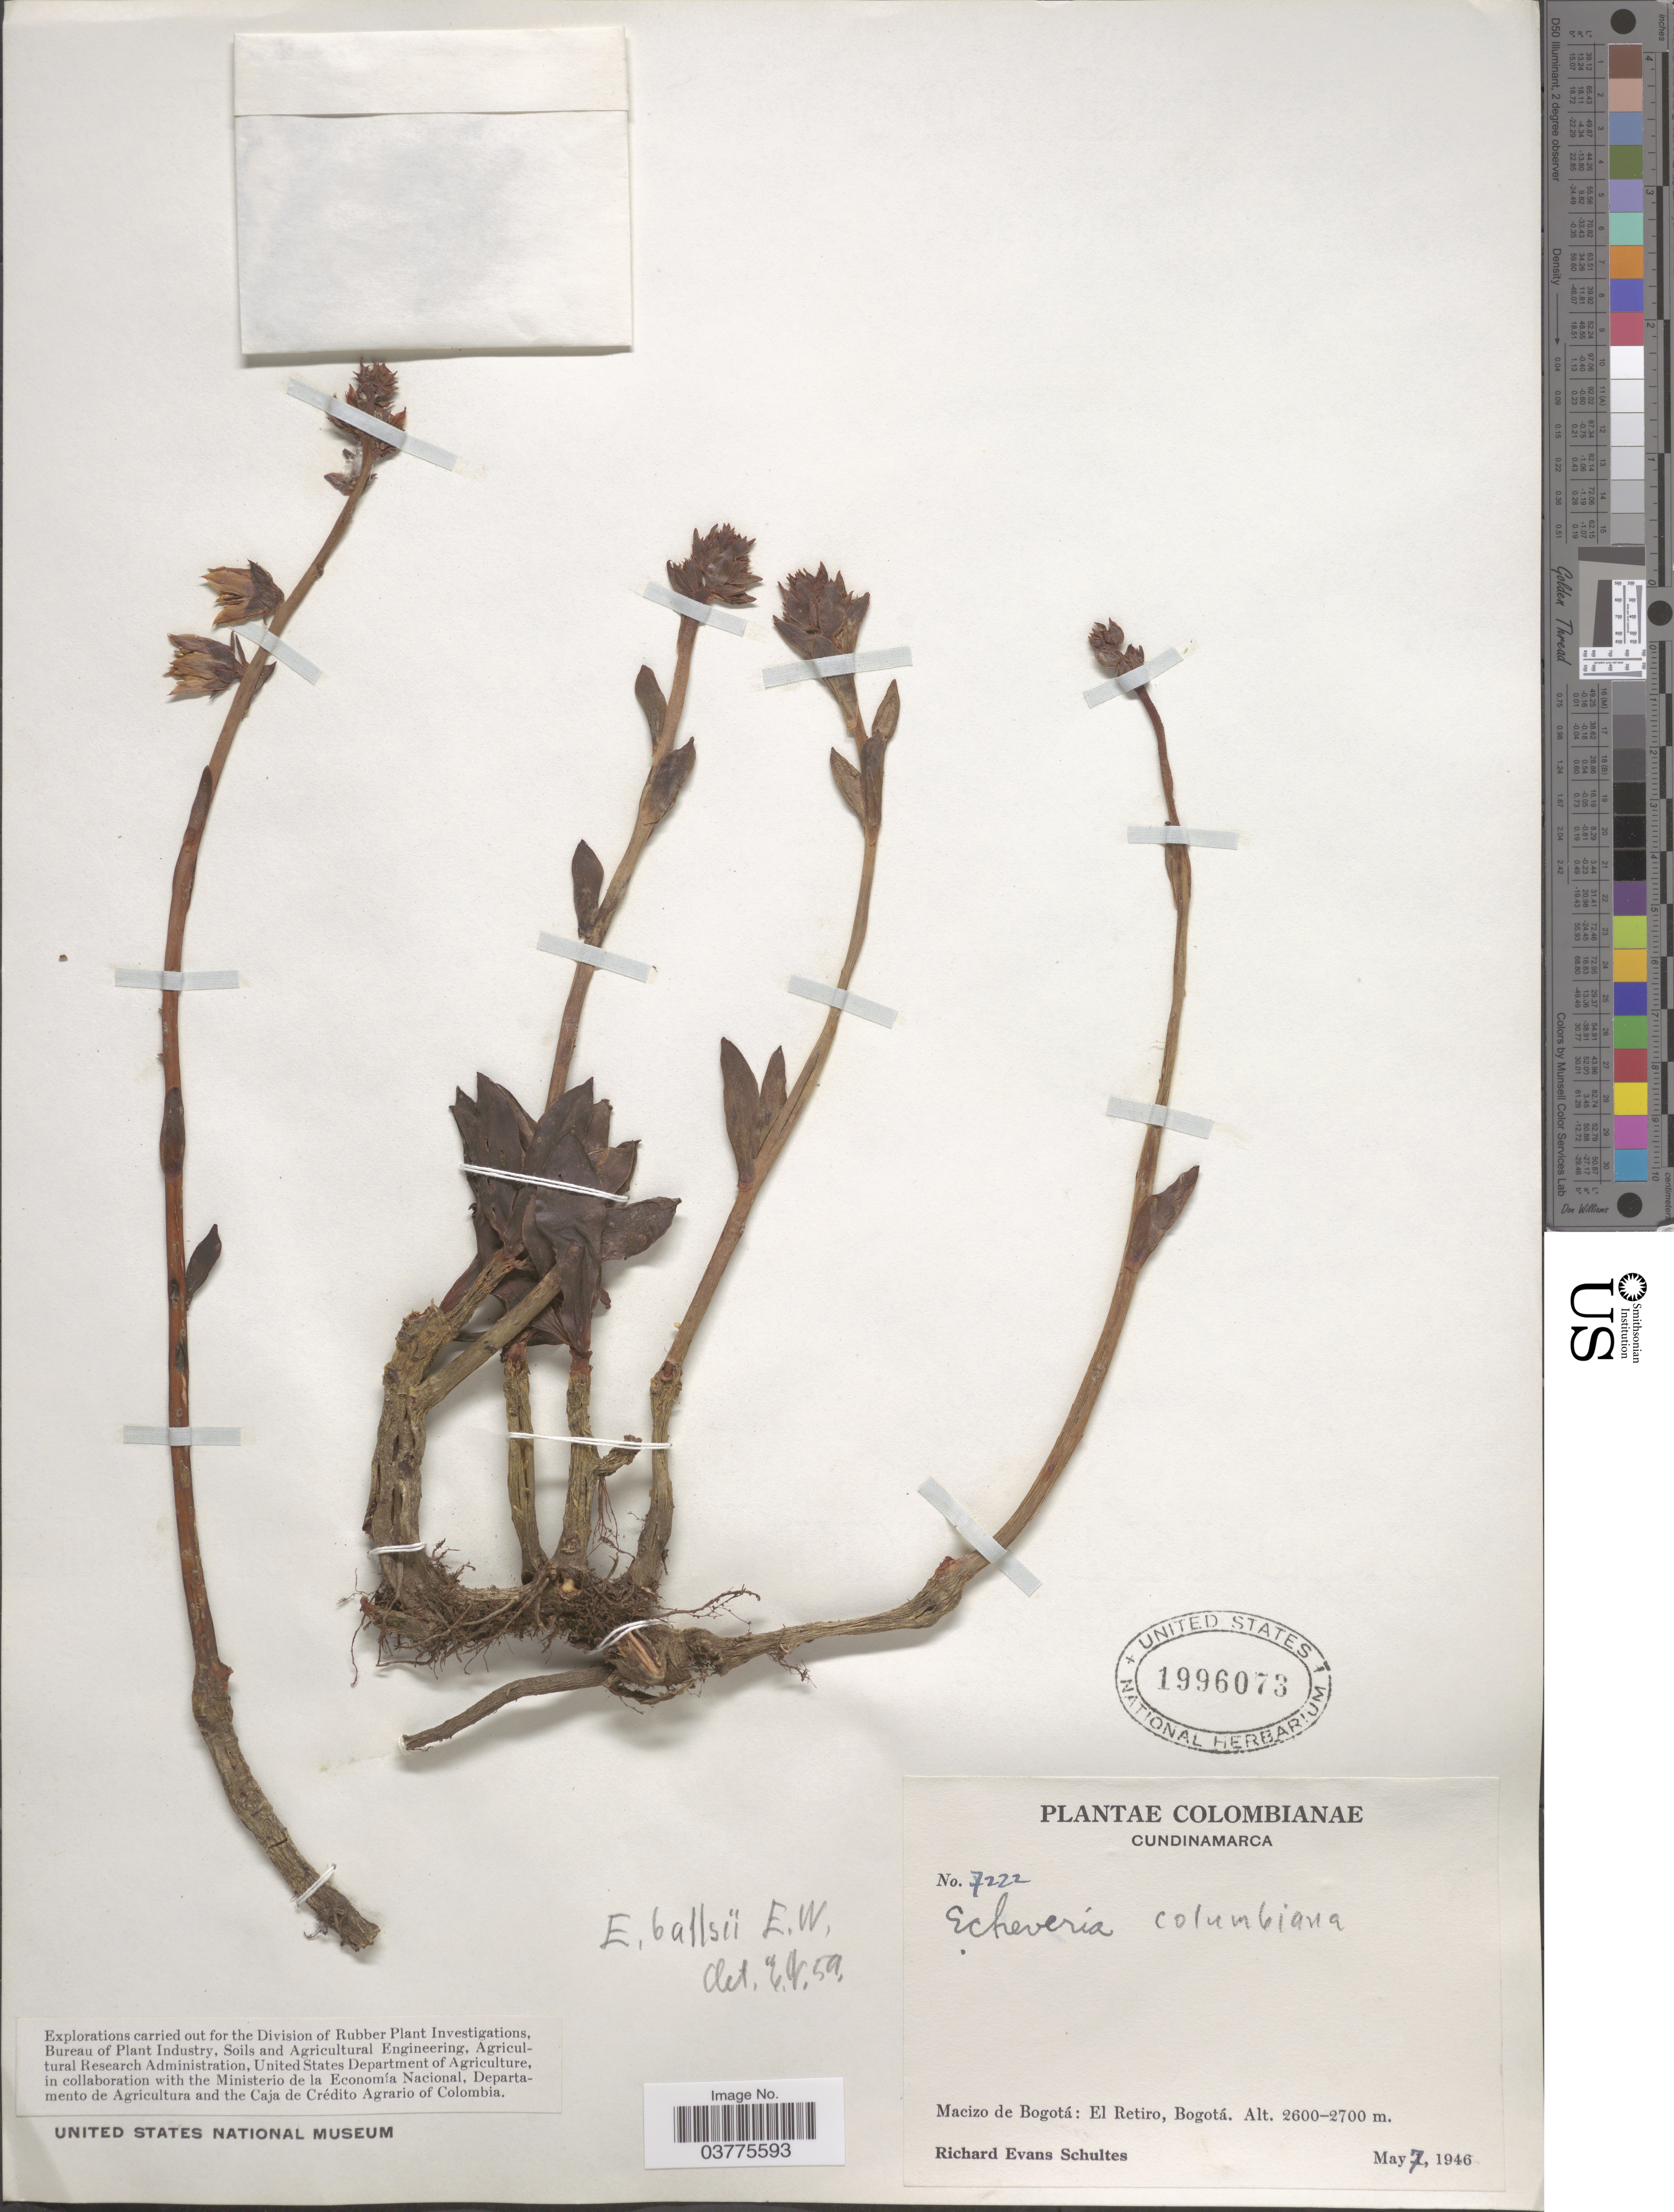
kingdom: Plantae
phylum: Tracheophyta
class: Magnoliopsida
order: Saxifragales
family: Crassulaceae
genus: Echeveria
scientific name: Echeveria ballsii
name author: E. Walther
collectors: R. E. Schultes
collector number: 7222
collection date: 1946-05-07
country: Colombia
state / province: Cundinamarca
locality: Macizo de Bogotá: El Retiro, Bogotá.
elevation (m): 2600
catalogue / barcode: US 1996073